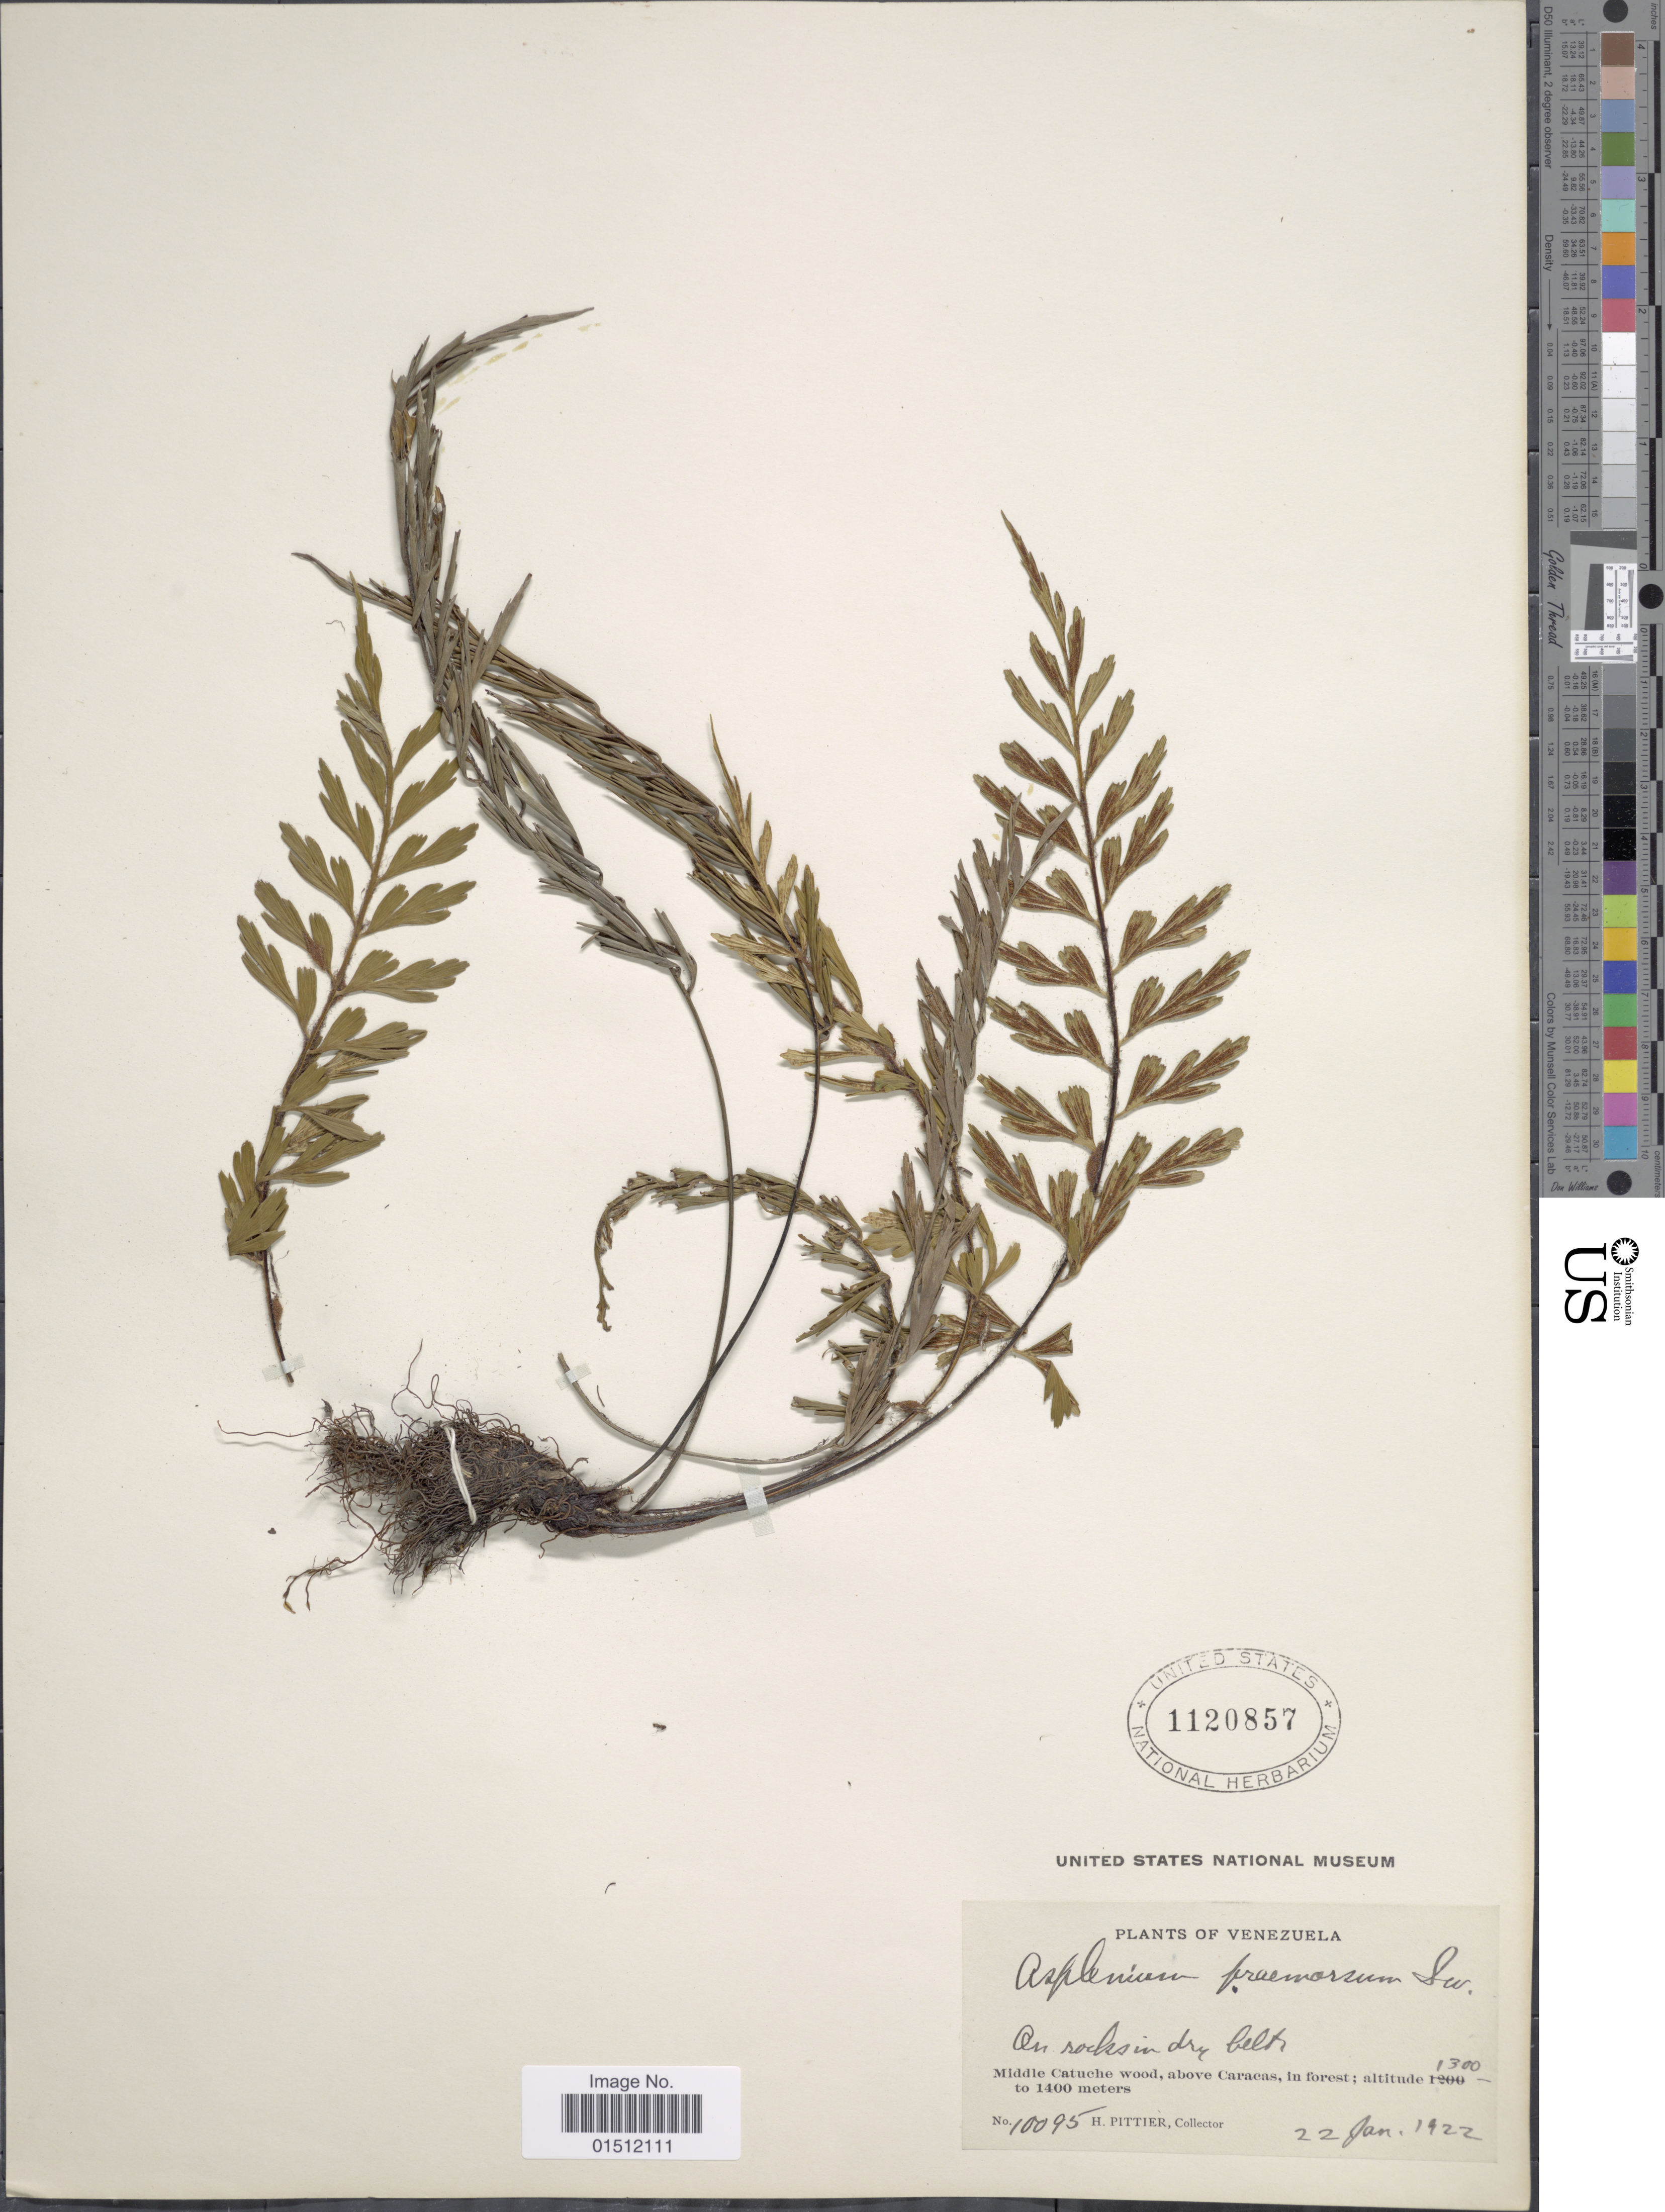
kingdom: Plantae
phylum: Tracheophyta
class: Polypodiopsida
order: Polypodiales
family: Aspleniaceae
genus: Asplenium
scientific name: Asplenium praemorsum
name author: Sw.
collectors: H. F. Pittier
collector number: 10095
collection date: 1922-01-22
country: Venezuela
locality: Middle Catuche wood, above Caracas, in forest.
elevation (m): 1300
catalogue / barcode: US 1120857